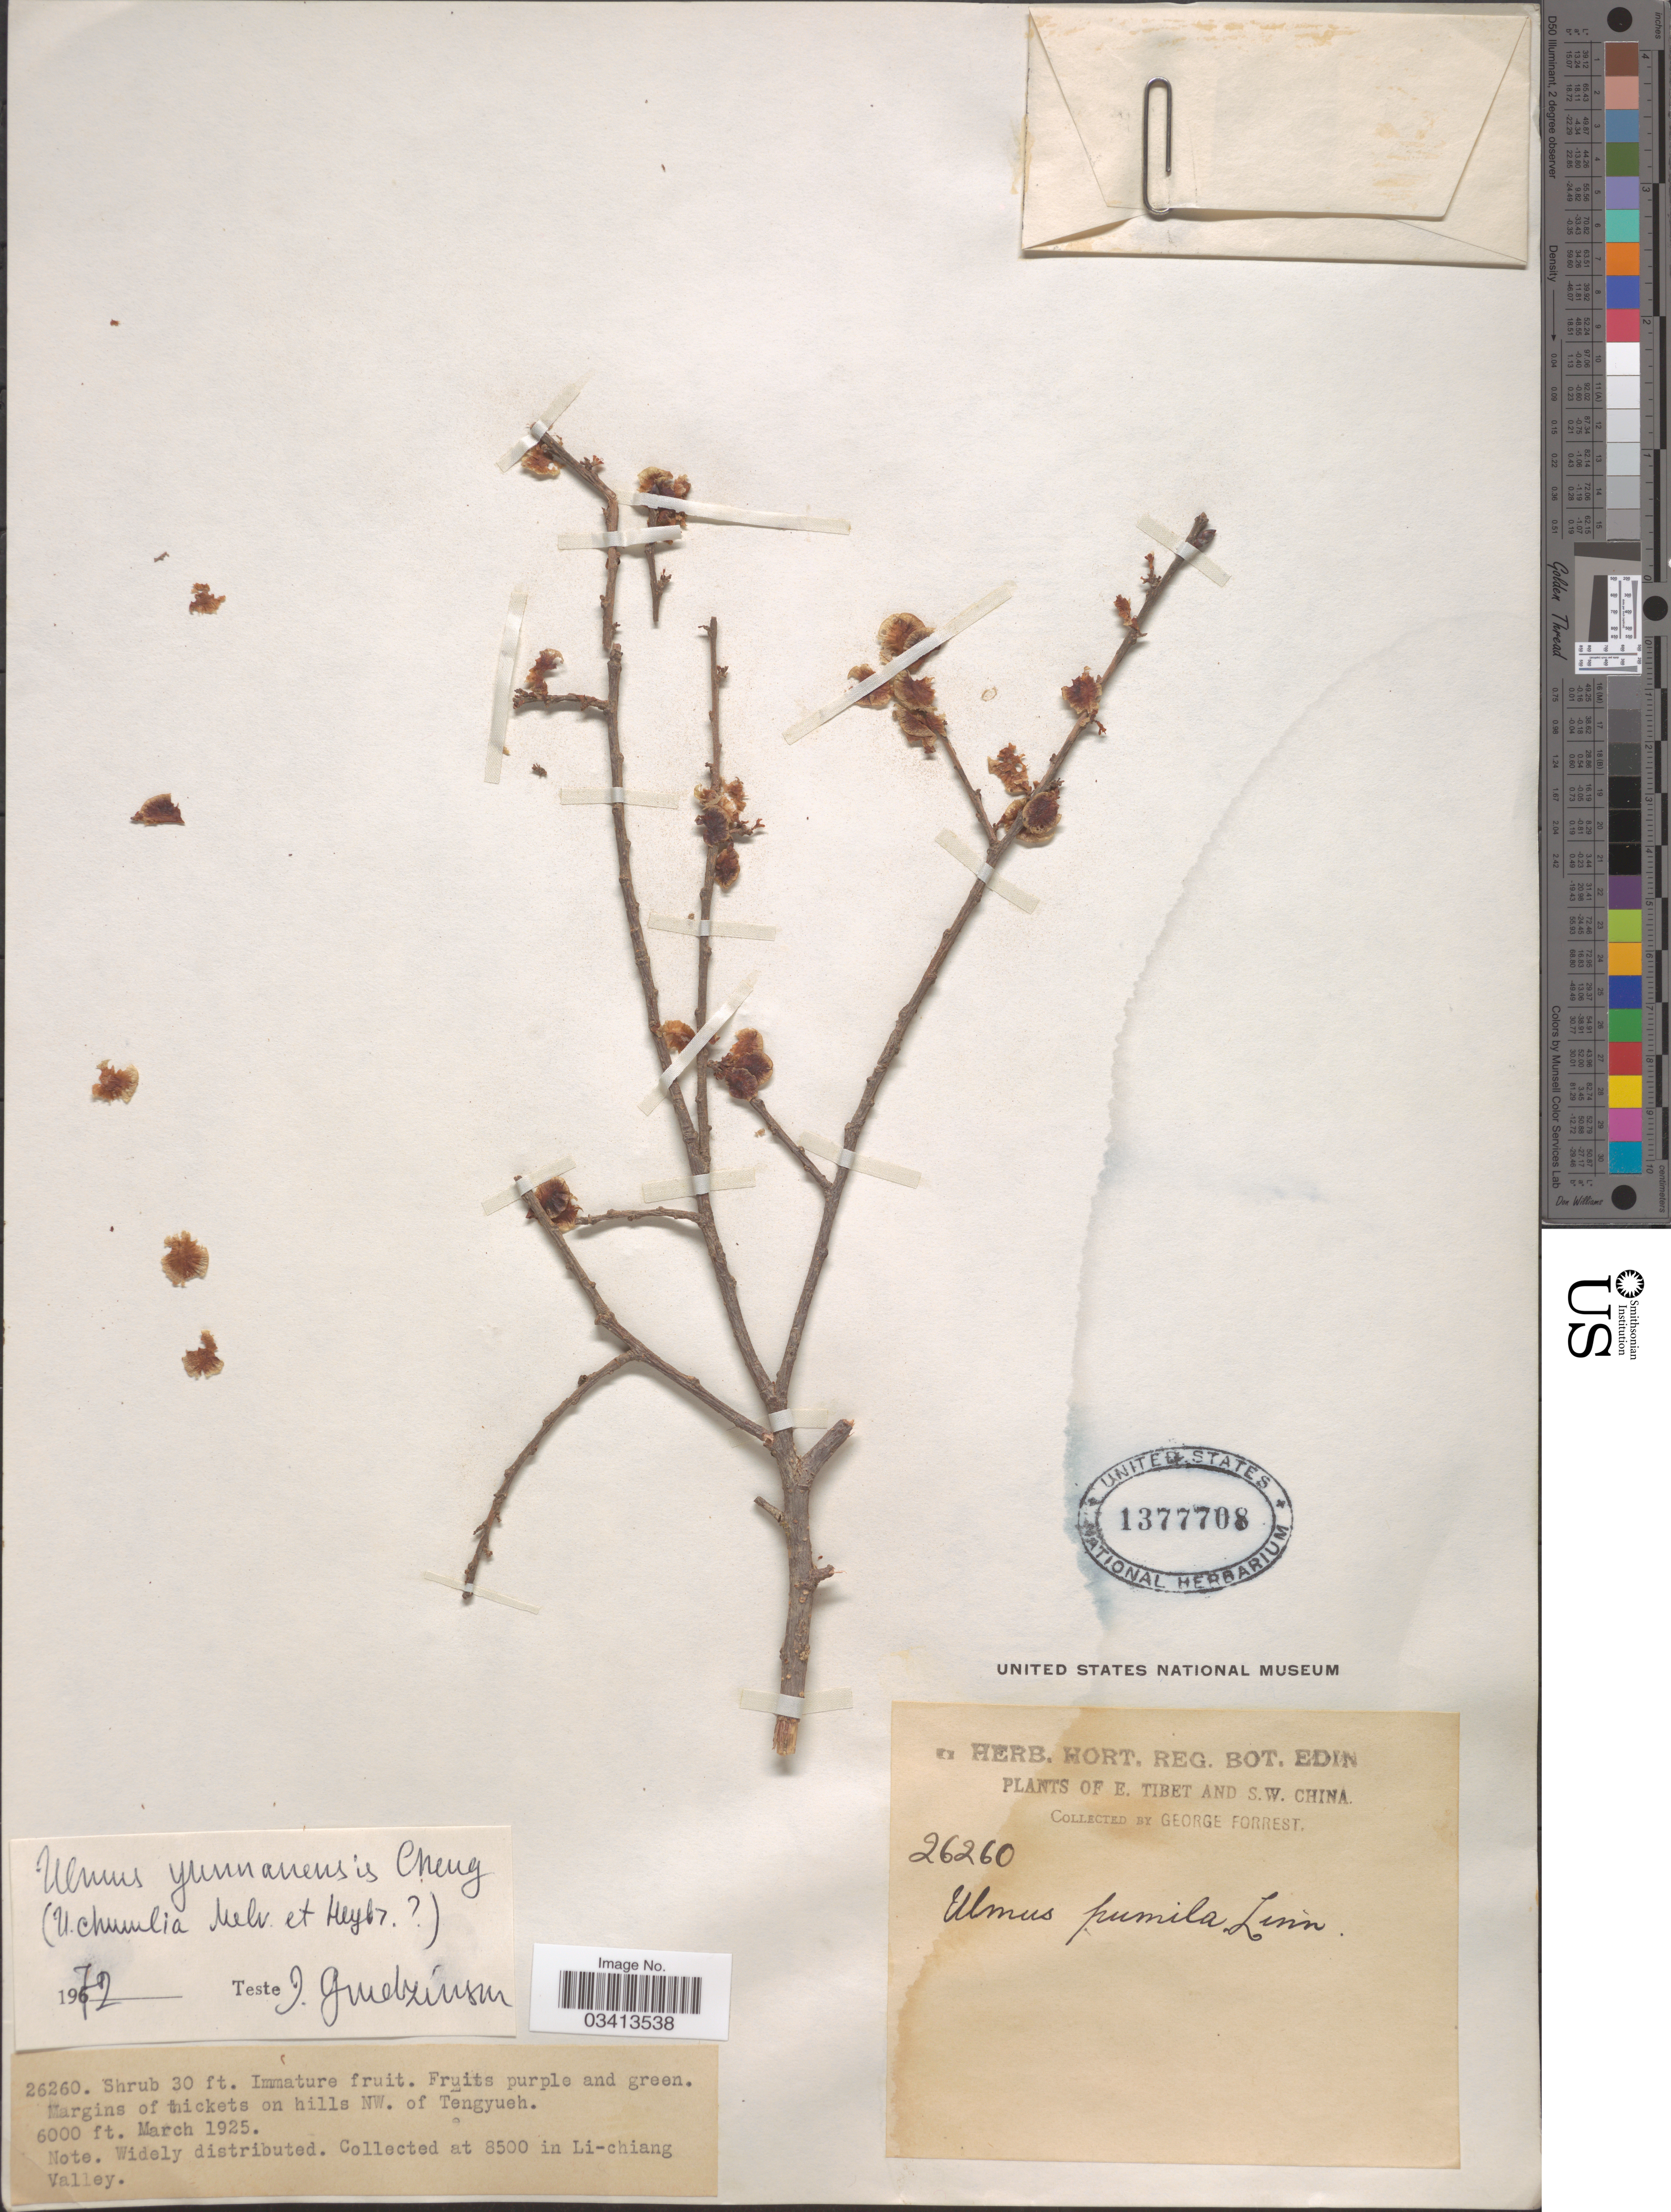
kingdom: Plantae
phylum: Tracheophyta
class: Magnoliopsida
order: Rosales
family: Ulmaceae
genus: Ulmus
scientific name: Ulmus yunnanensis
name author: W.C. Cheng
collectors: G. Forrest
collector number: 26260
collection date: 1925-03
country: China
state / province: Xizang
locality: E. Tibet and S.W. China. NW. of Tengyueh.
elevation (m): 1829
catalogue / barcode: US 1377708